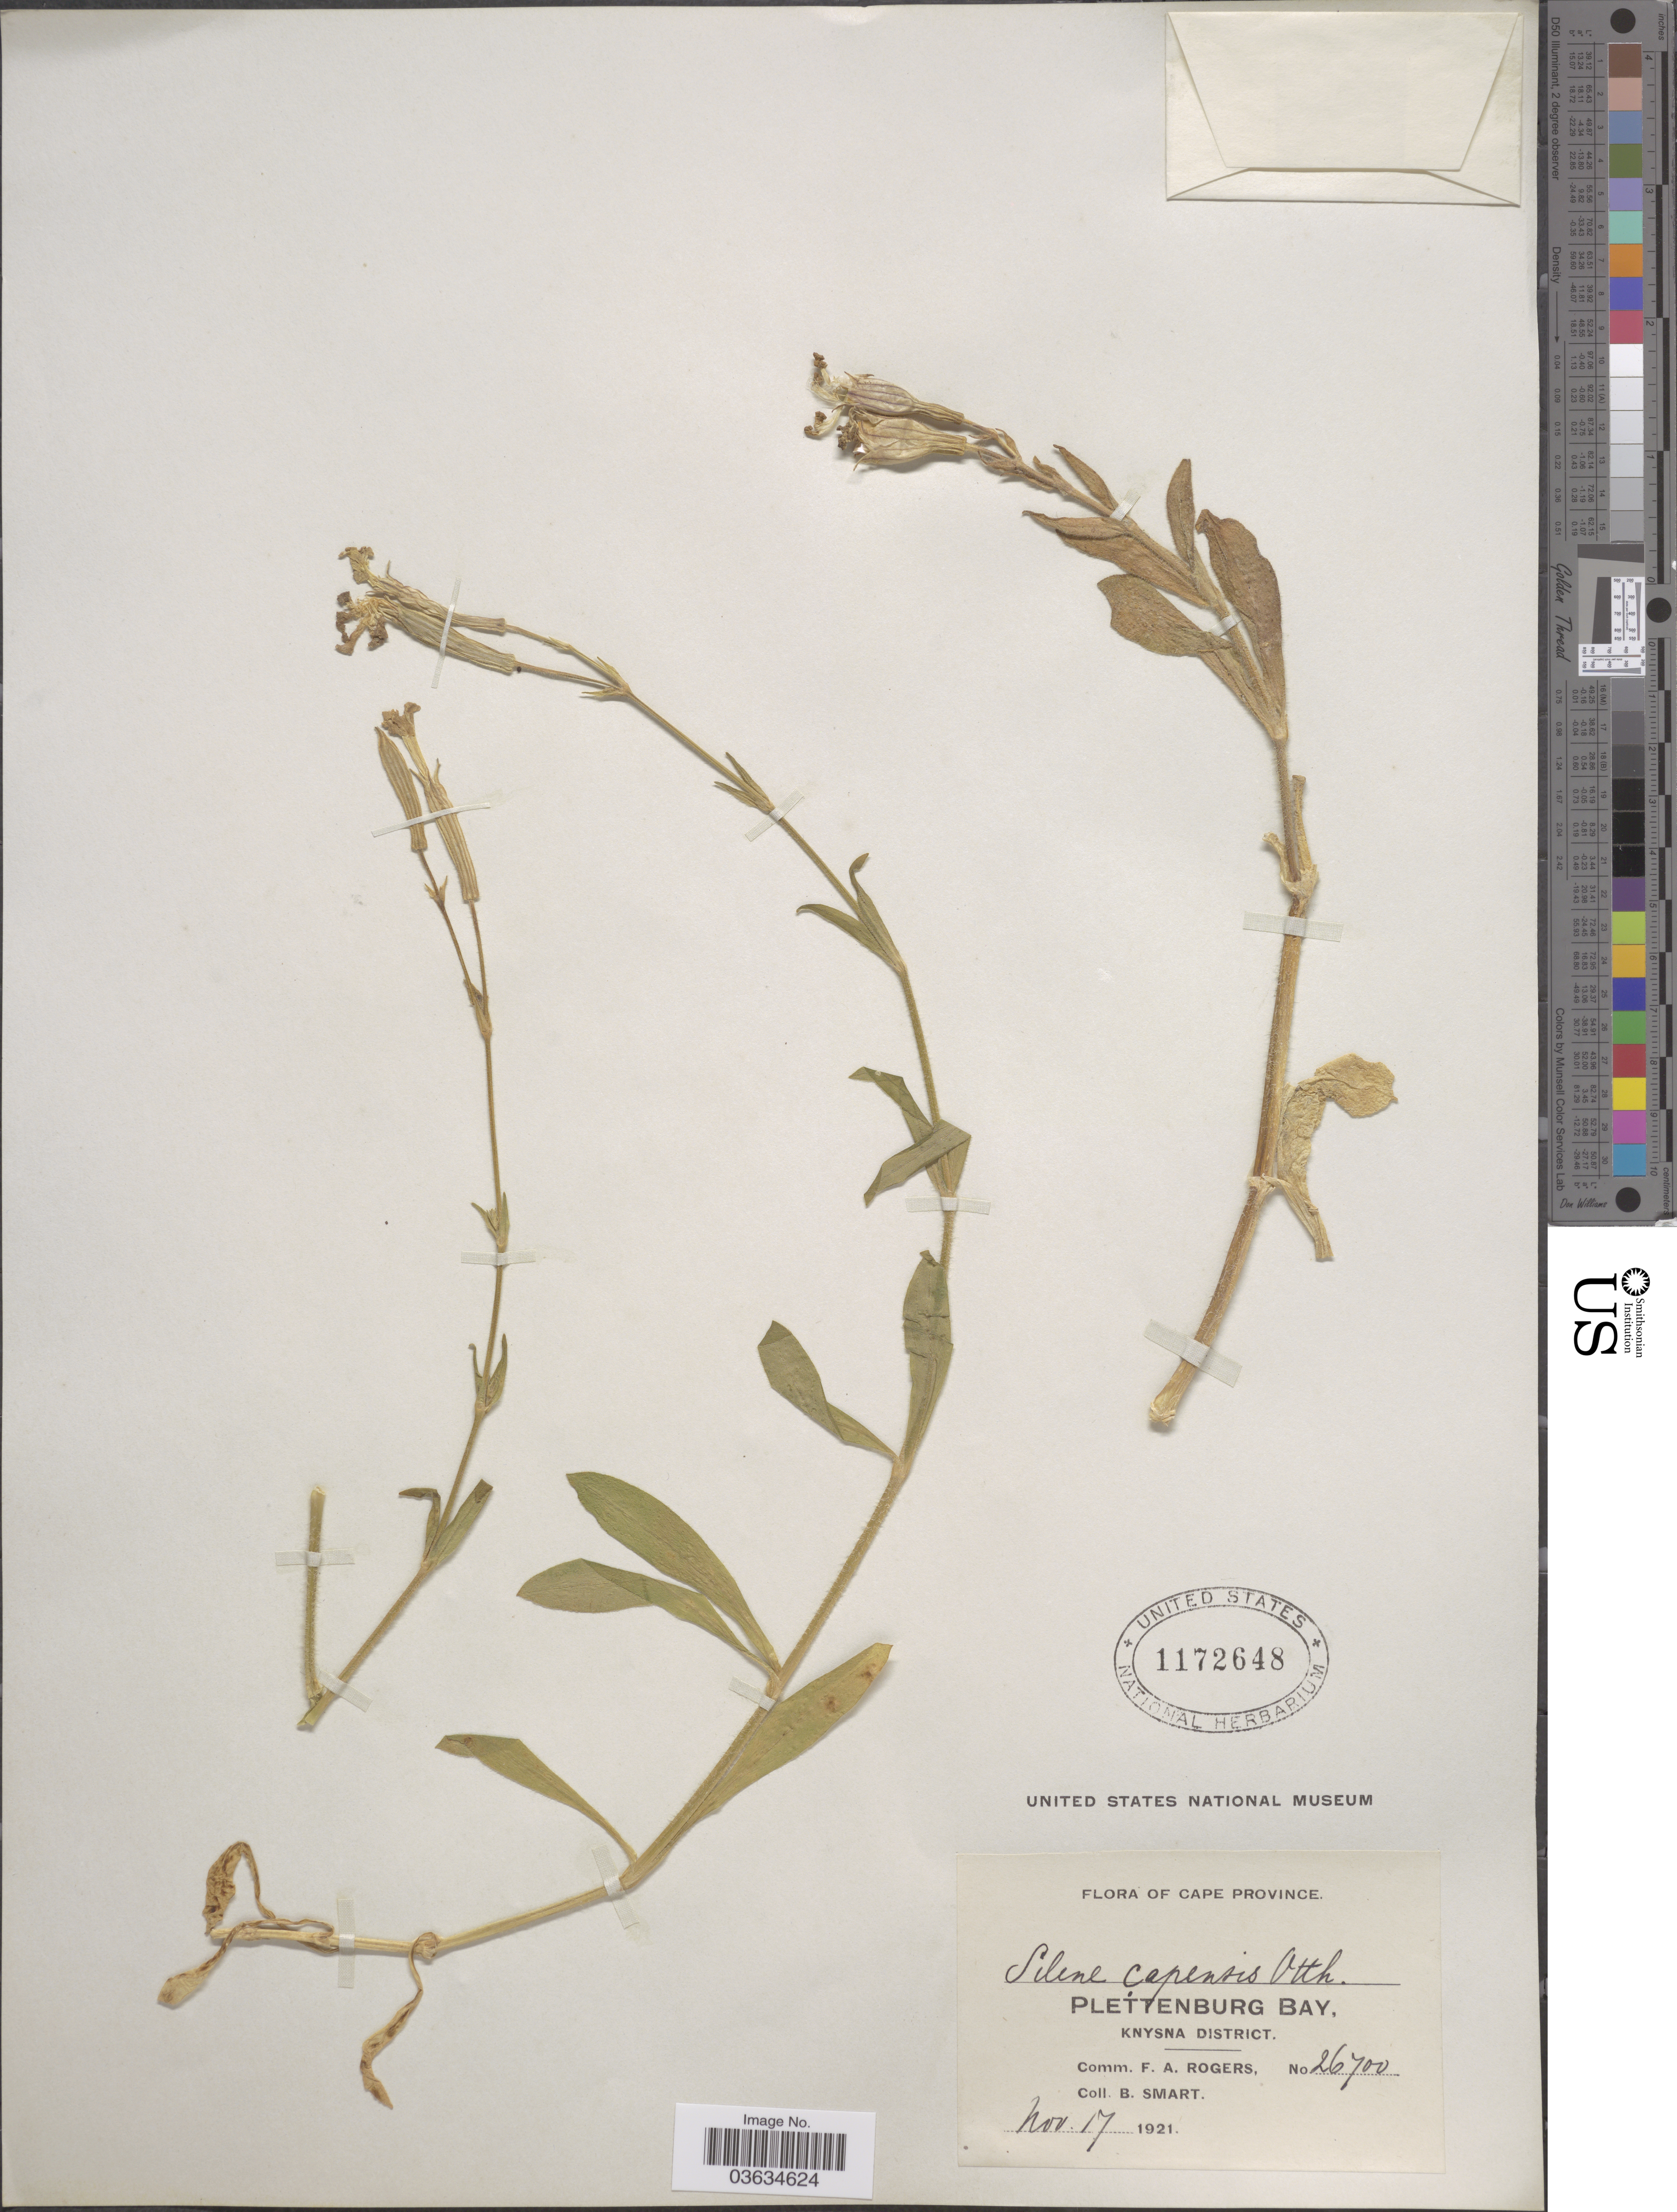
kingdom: Plantae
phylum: Tracheophyta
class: Magnoliopsida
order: Caryophyllales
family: Caryophyllaceae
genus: Silene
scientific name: Silene capensis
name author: Otth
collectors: B. Smart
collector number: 26700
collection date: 1921-11-17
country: South Africa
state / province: Western Cape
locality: Plettenburg Bay, Knysna District.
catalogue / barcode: US 1172648